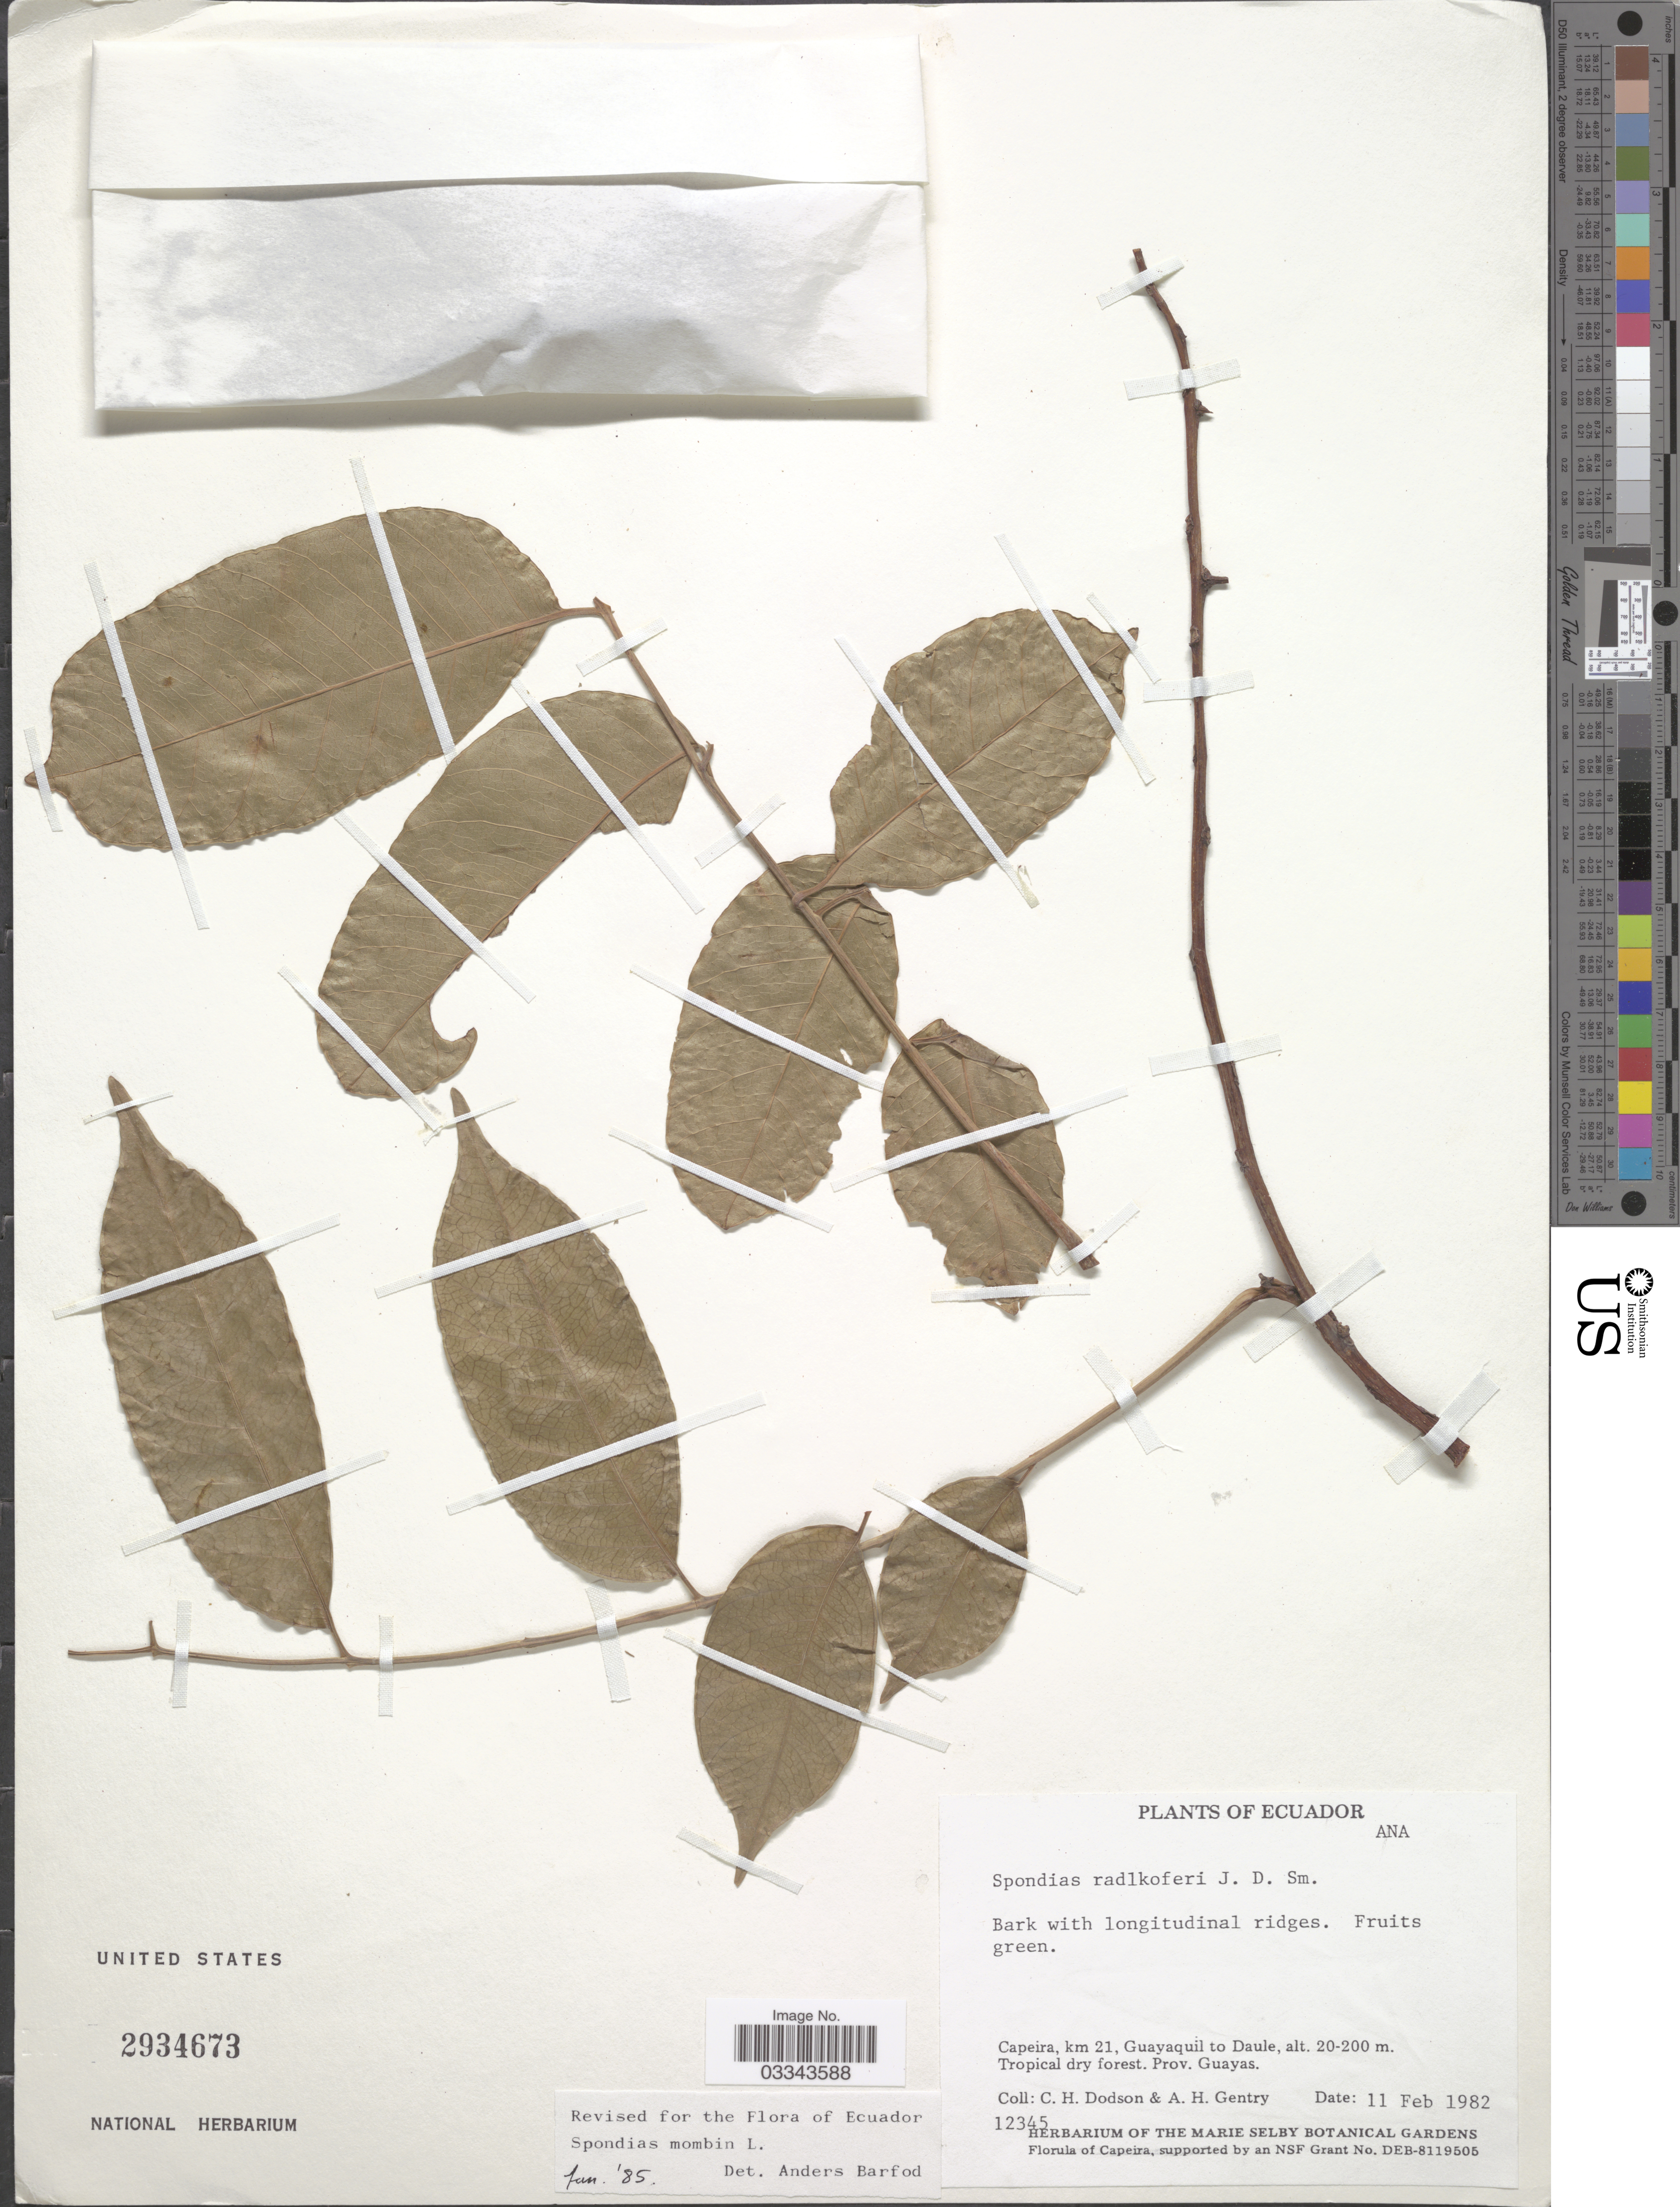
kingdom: Plantae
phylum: Tracheophyta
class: Magnoliopsida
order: Sapindales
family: Anacardiaceae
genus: Spondias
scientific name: Spondias mombin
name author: L.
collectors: C. H. Dodson & A. H. Gentry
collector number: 12345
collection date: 1982-02-11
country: Ecuador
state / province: Guayas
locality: Capeira, km 21, Guayaquil to Daule.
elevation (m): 20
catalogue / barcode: US 2934673